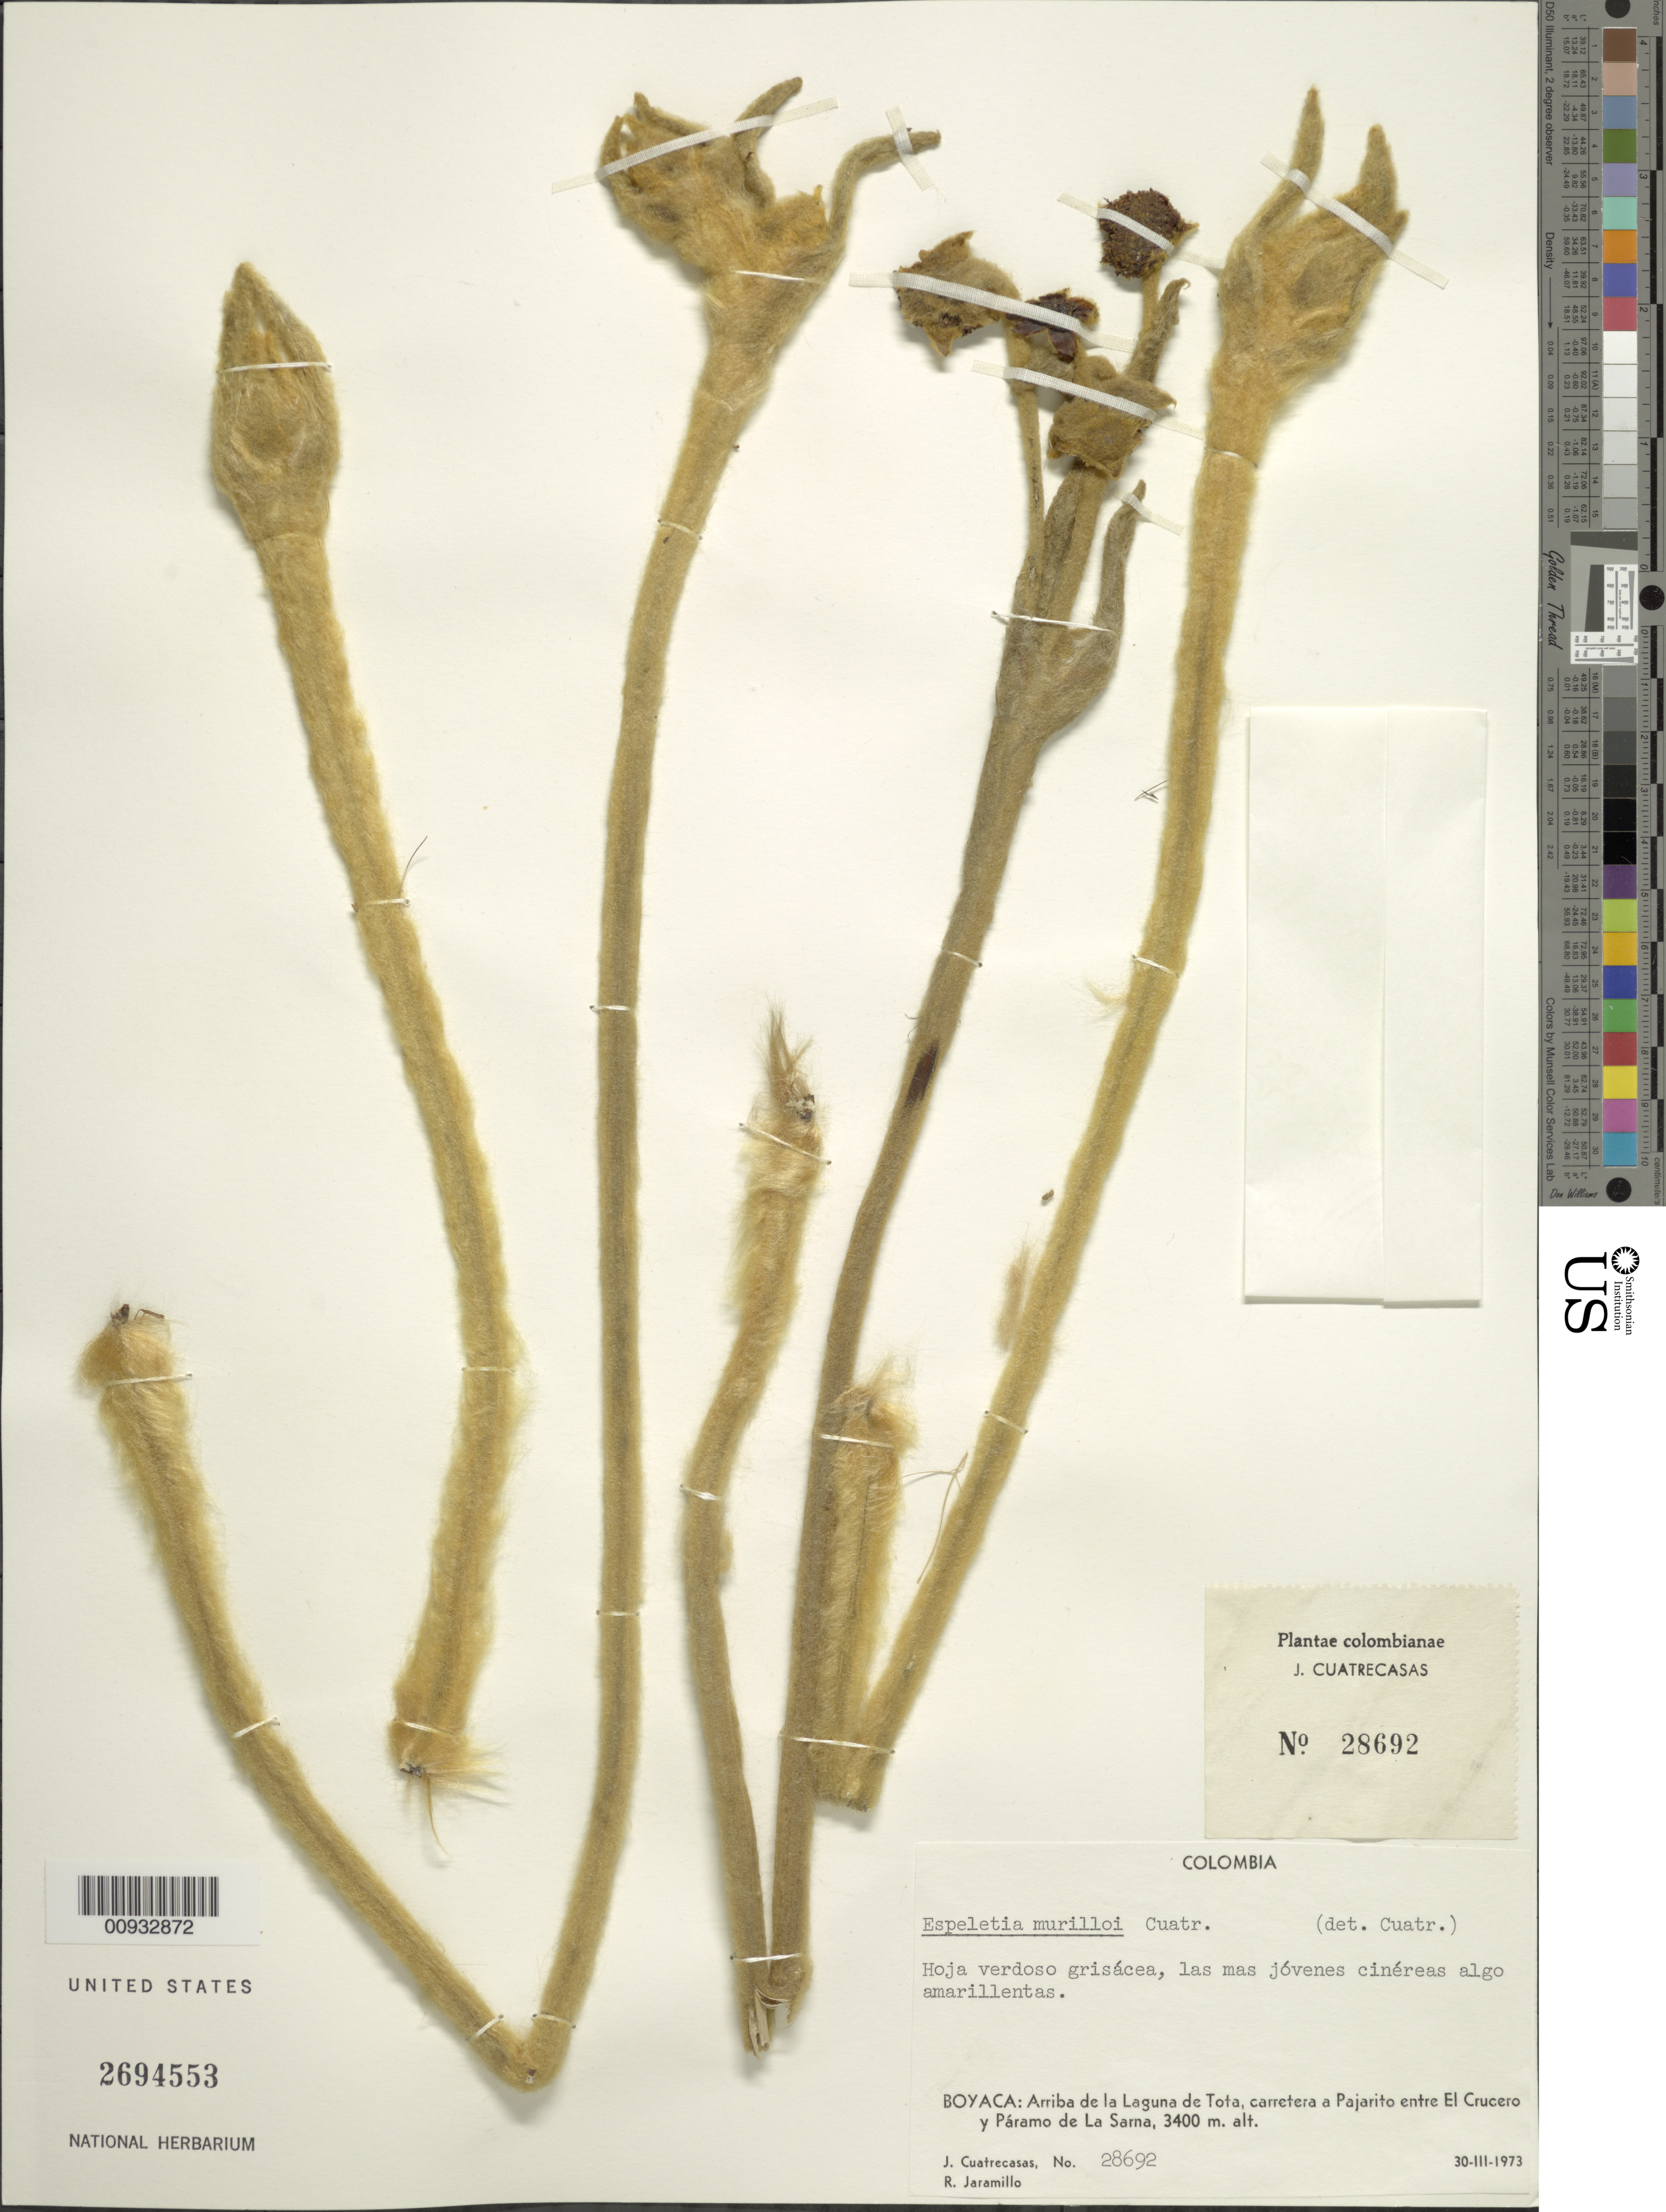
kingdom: Plantae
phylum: Tracheophyta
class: Magnoliopsida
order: Asterales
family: Asteraceae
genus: Espeletia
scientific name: Espeletia murilloi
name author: Cuatrec.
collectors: J. Cuatrecasas & R. Jaramillo M.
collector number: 28692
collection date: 1973-03-30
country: Colombia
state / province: Boyacá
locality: Arriba de la Laguna de Tota, carretera a Pajarito entre El Crucero y Paramo de La Sarna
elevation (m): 3400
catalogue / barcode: US 2694553